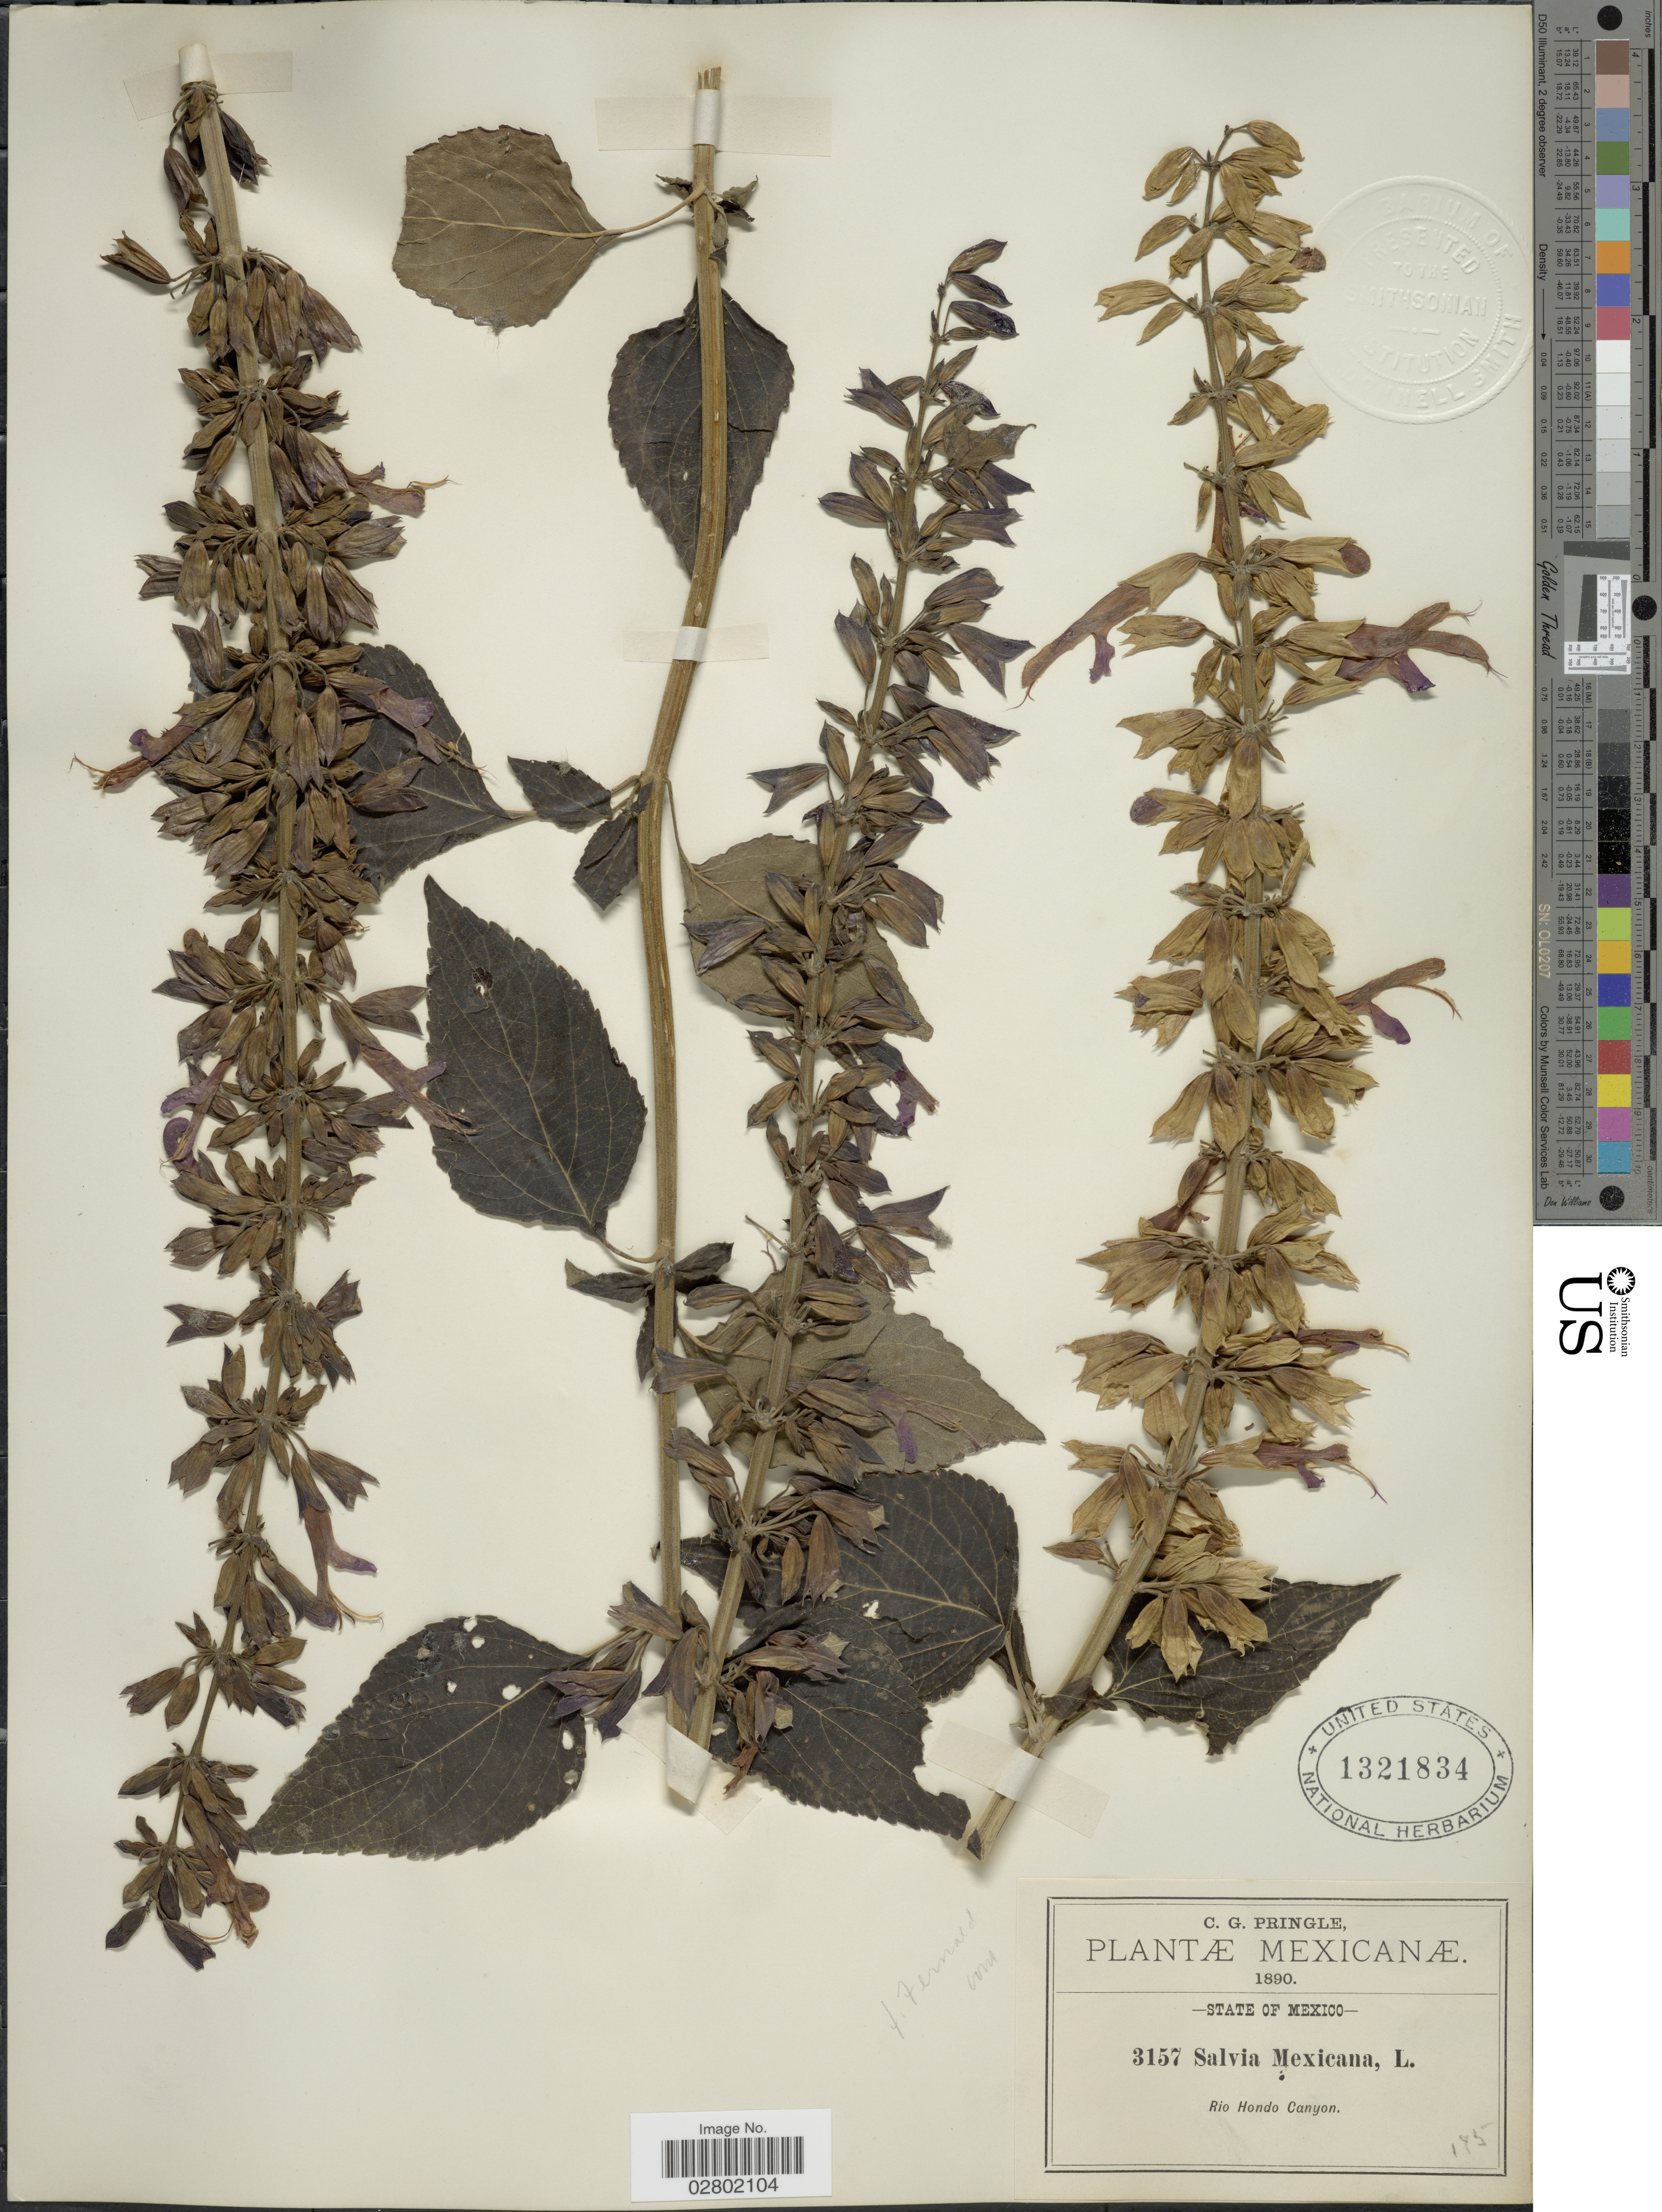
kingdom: Plantae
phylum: Tracheophyta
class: Magnoliopsida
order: Lamiales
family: Lamiaceae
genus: Salvia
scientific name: Salvia mexicana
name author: L.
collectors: C. G. Pringle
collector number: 3157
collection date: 1890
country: Mexico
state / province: México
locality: Rio Hondo Canyon.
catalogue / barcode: US 1321834